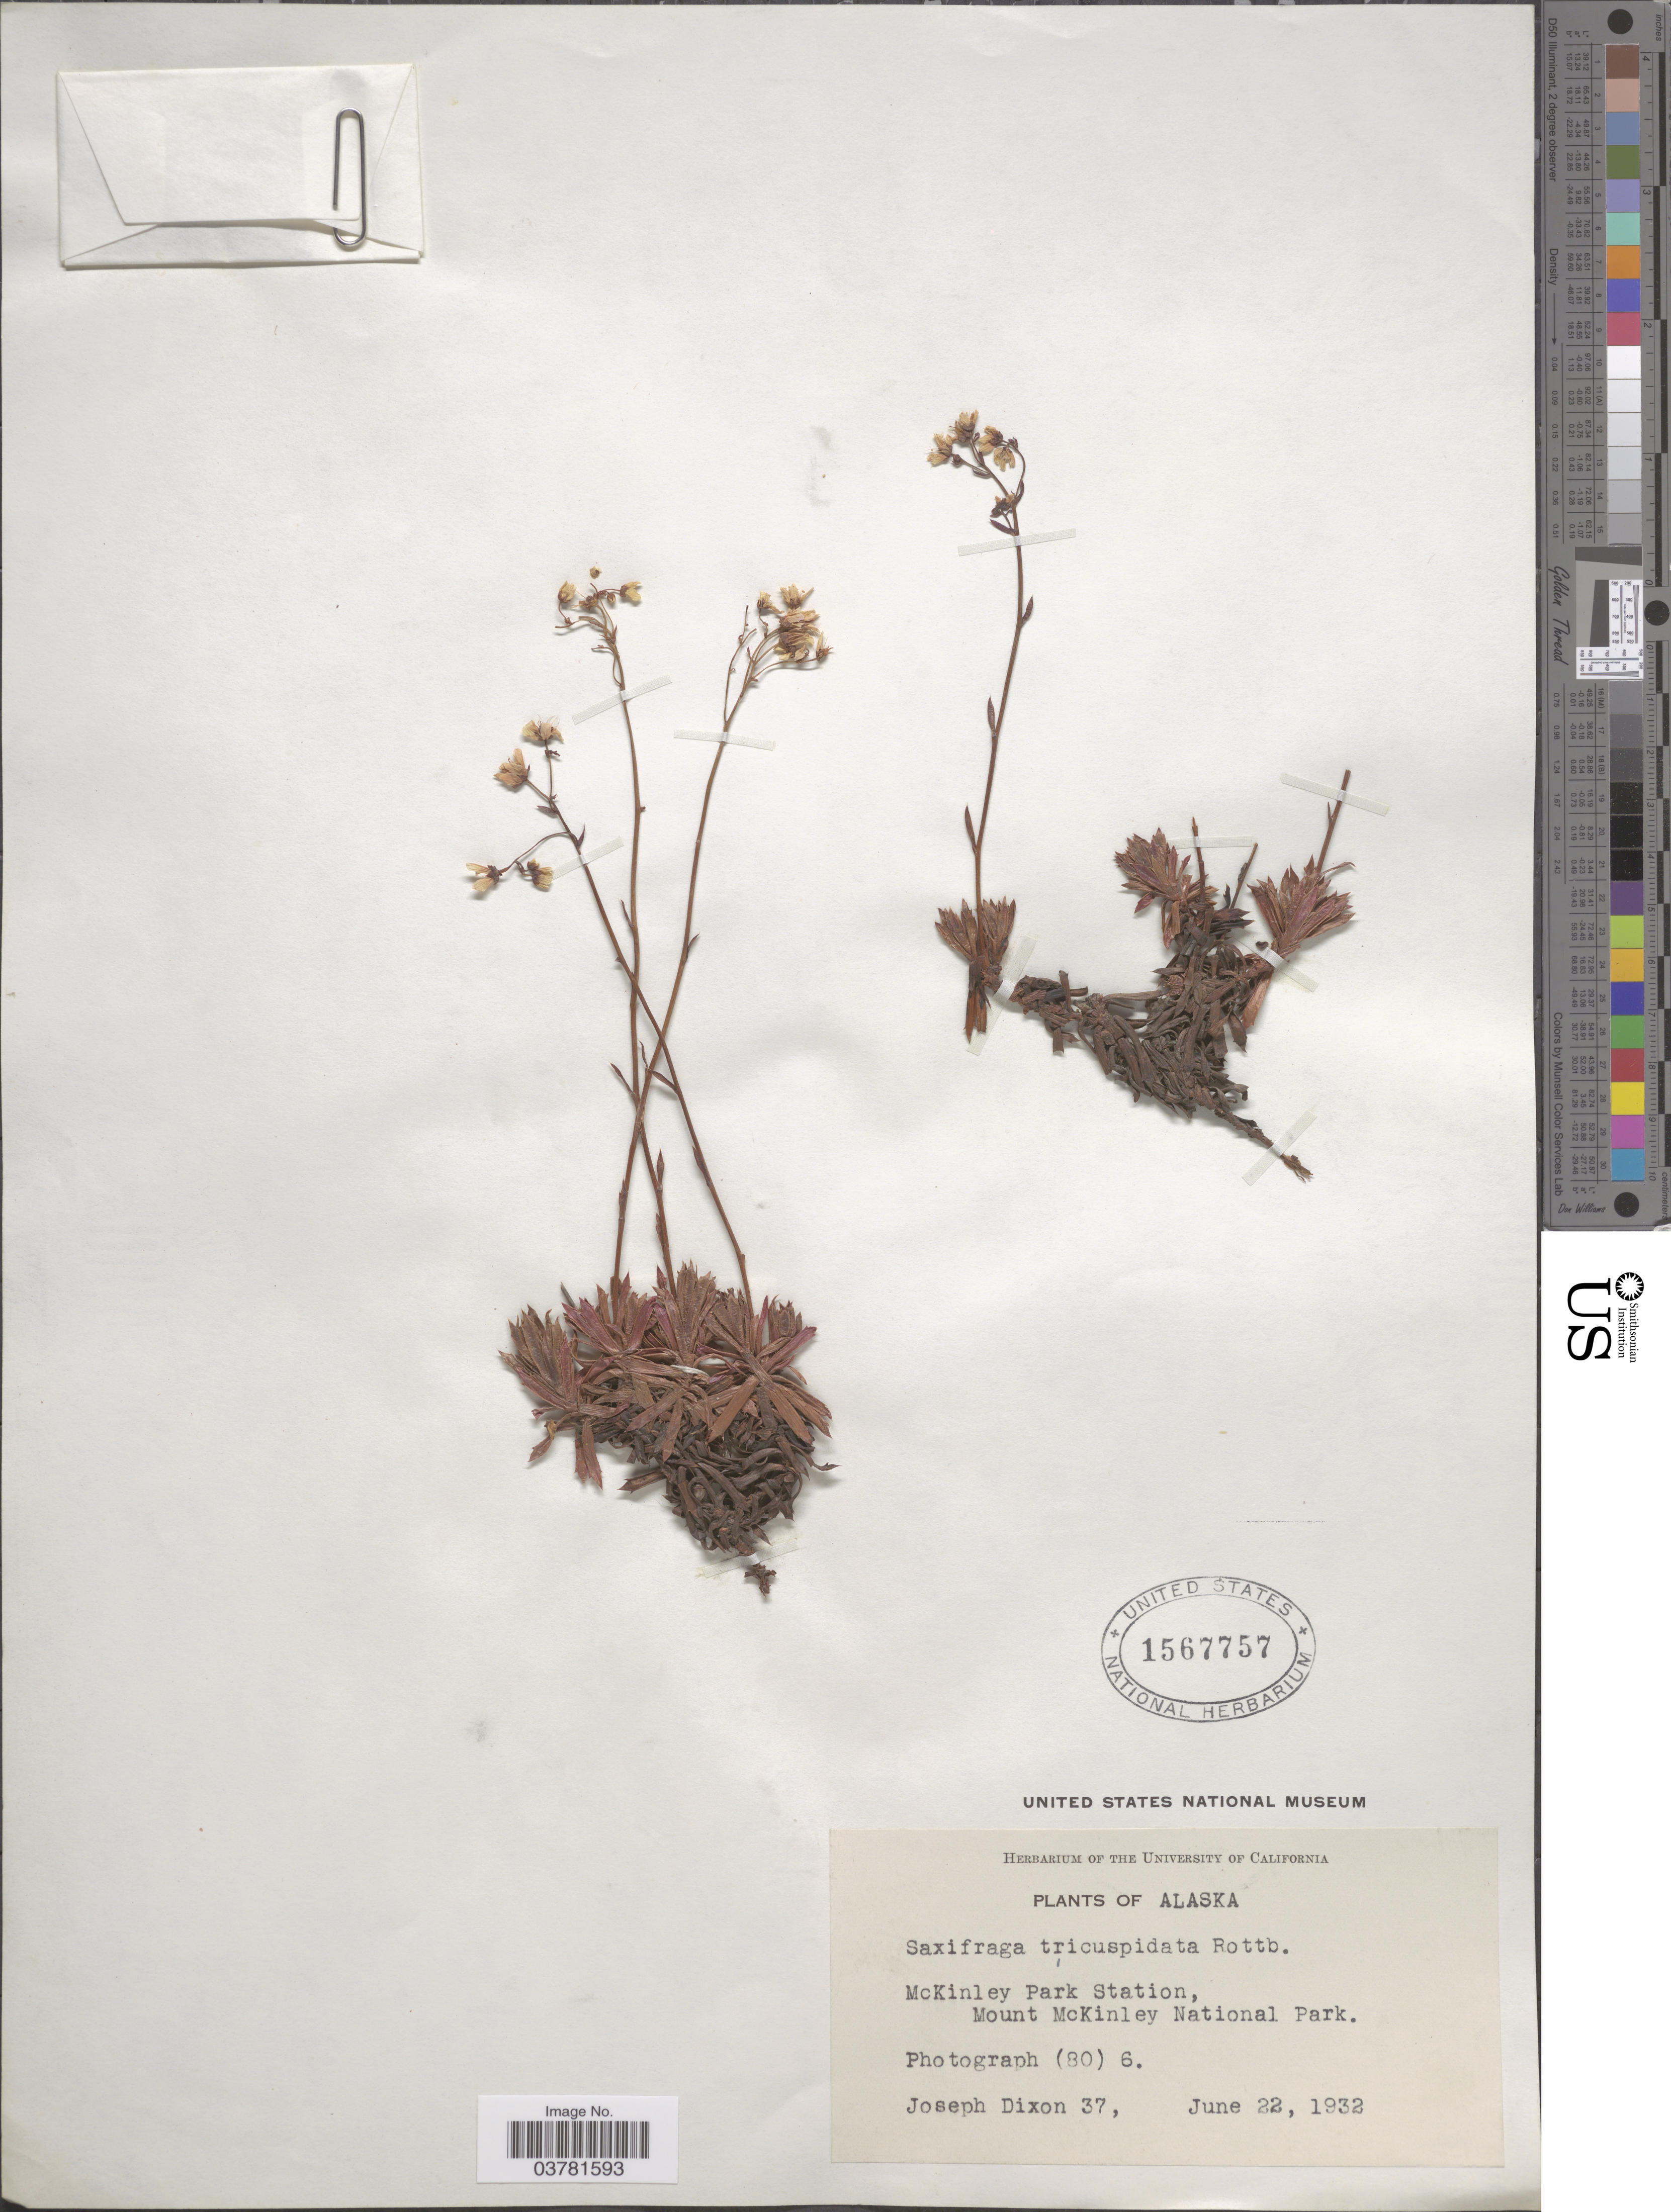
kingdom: Plantae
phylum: Tracheophyta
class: Magnoliopsida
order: Saxifragales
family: Saxifragaceae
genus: Saxifraga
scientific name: Saxifraga tricuspidata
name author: Rottb.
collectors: J. Dixon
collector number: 37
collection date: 1932-06-22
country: United States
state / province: Alaska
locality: McKinley Park Station, Mount McKinley National Park.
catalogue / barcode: US 1567757